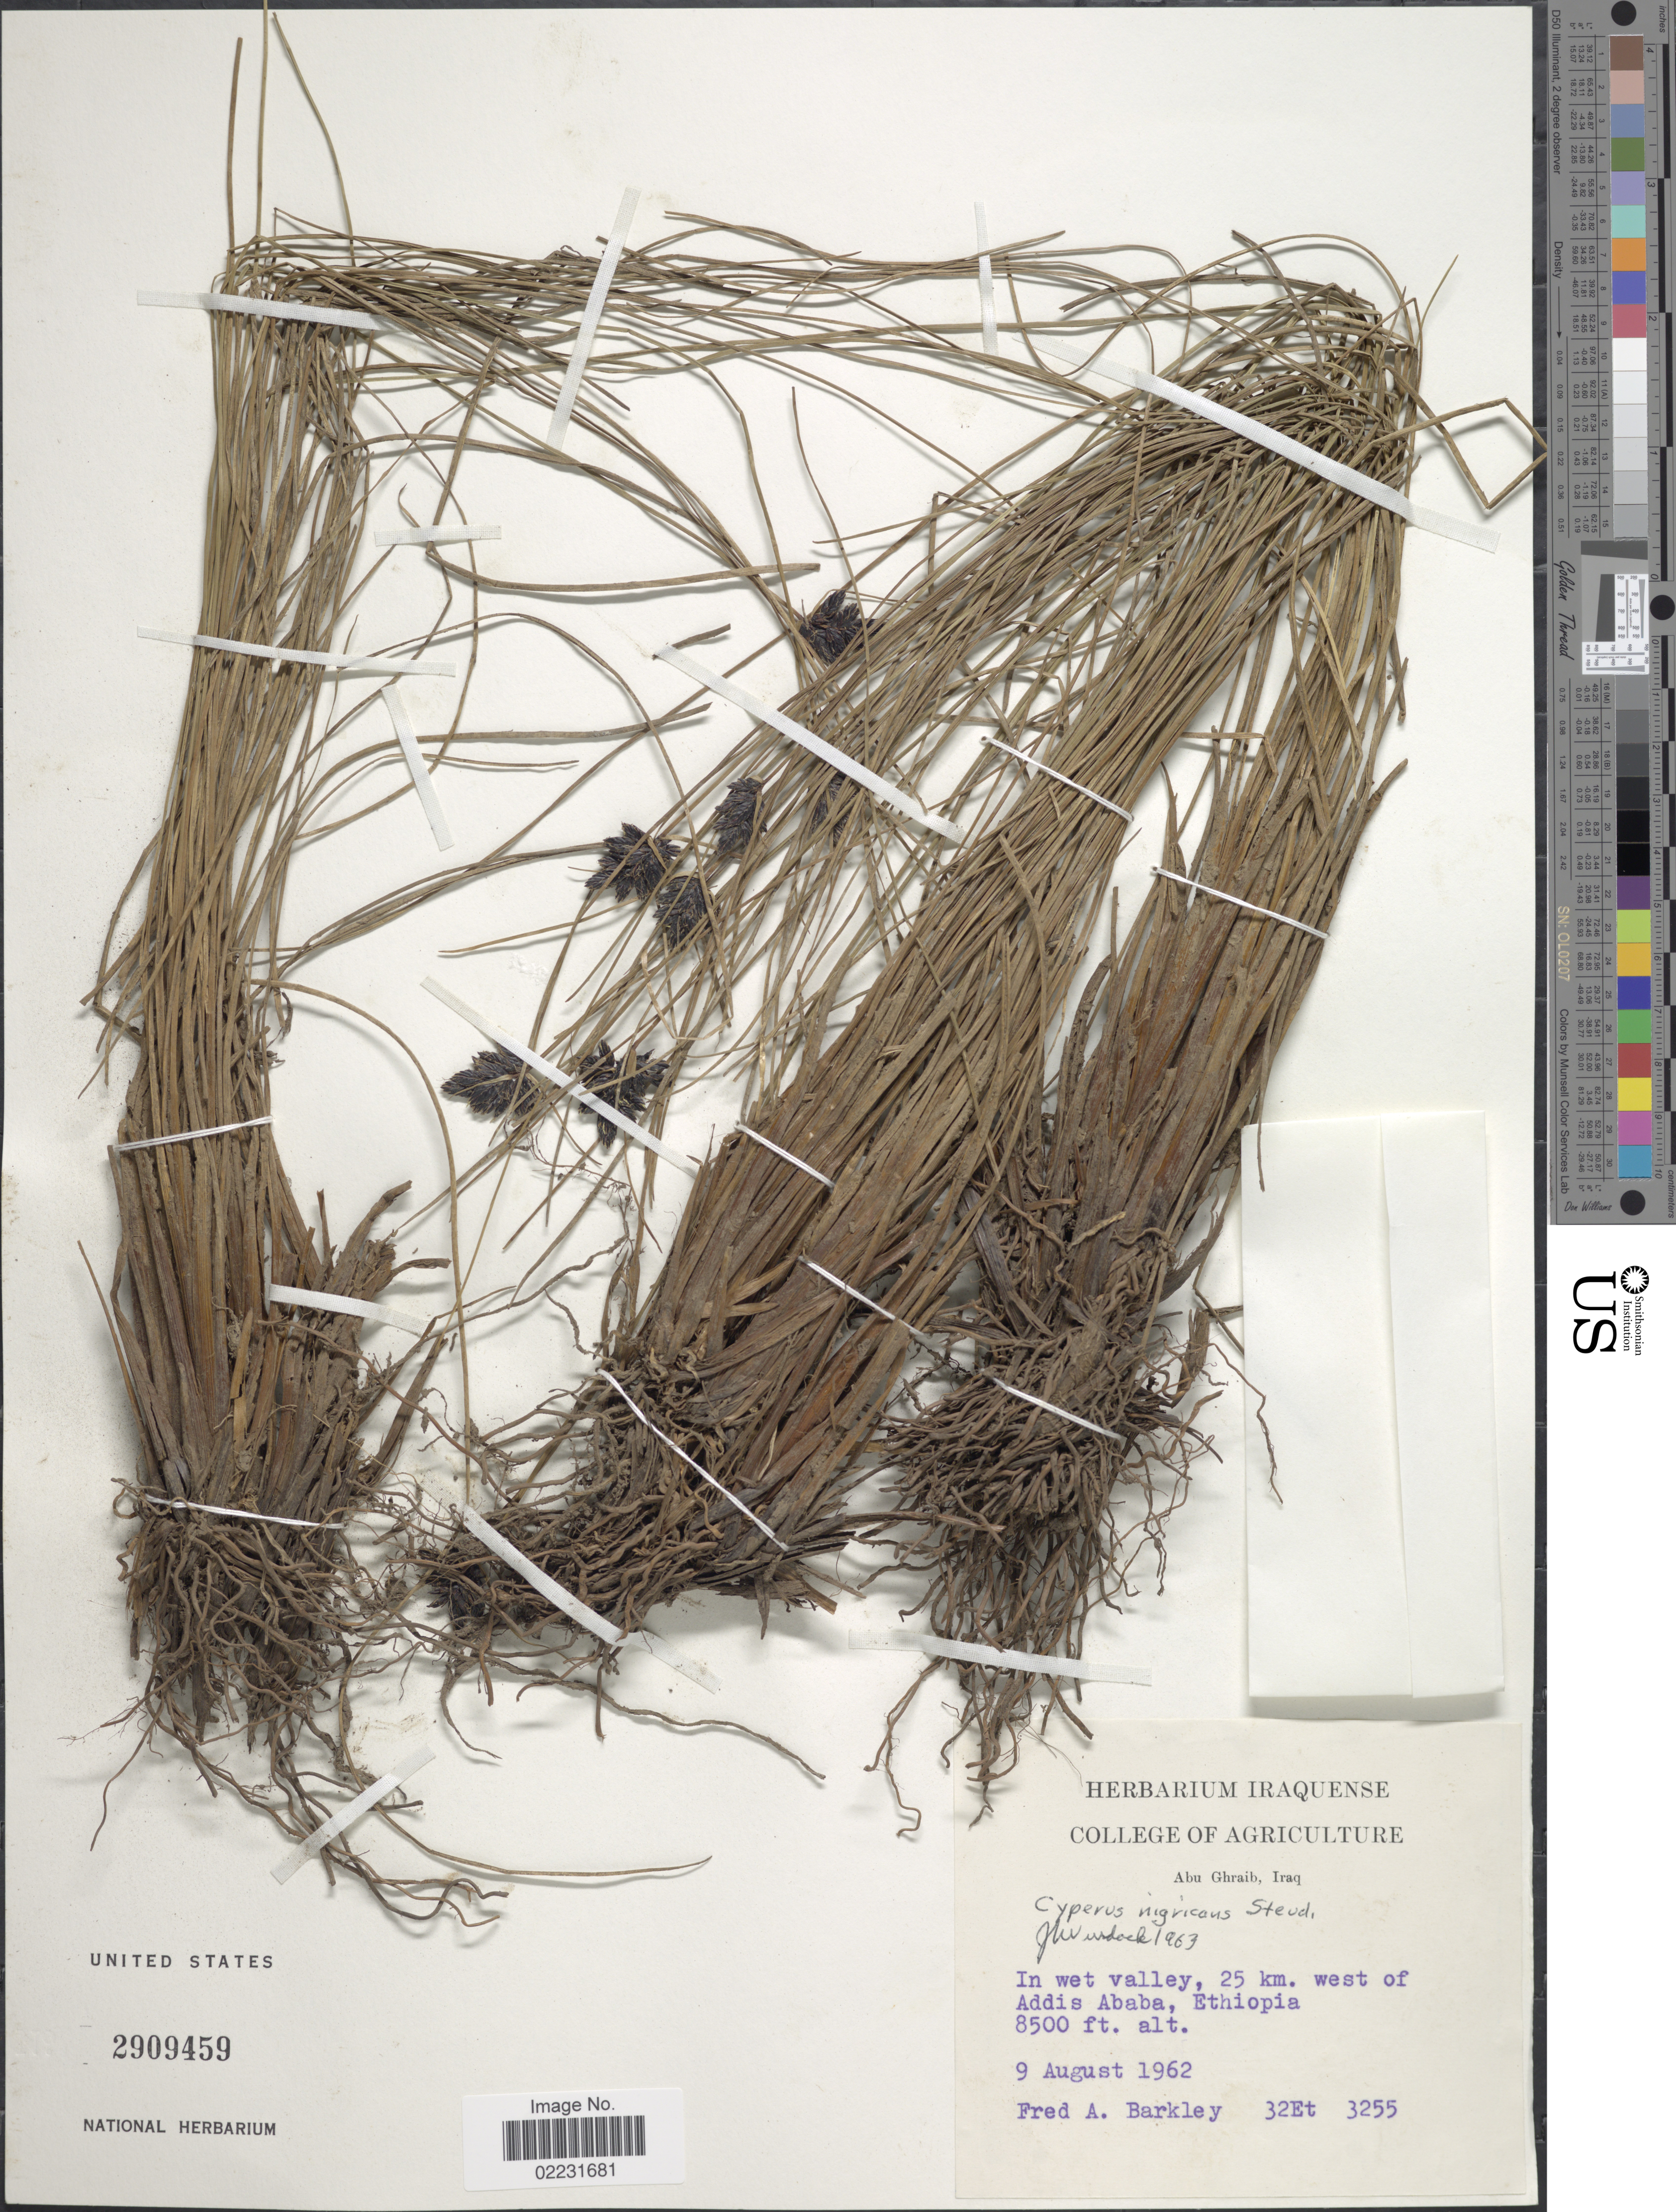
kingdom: Plantae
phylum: Tracheophyta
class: Liliopsida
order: Poales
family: Cyperaceae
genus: Cyperus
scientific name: Cyperus nigricans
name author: Steud.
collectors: F. A. Barkley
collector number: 32Et 3255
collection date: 1962-08-09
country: Ethiopia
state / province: Addis Ababa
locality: Wet valley, 25 km west of Addis Ababa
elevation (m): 2591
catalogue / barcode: US 2909459